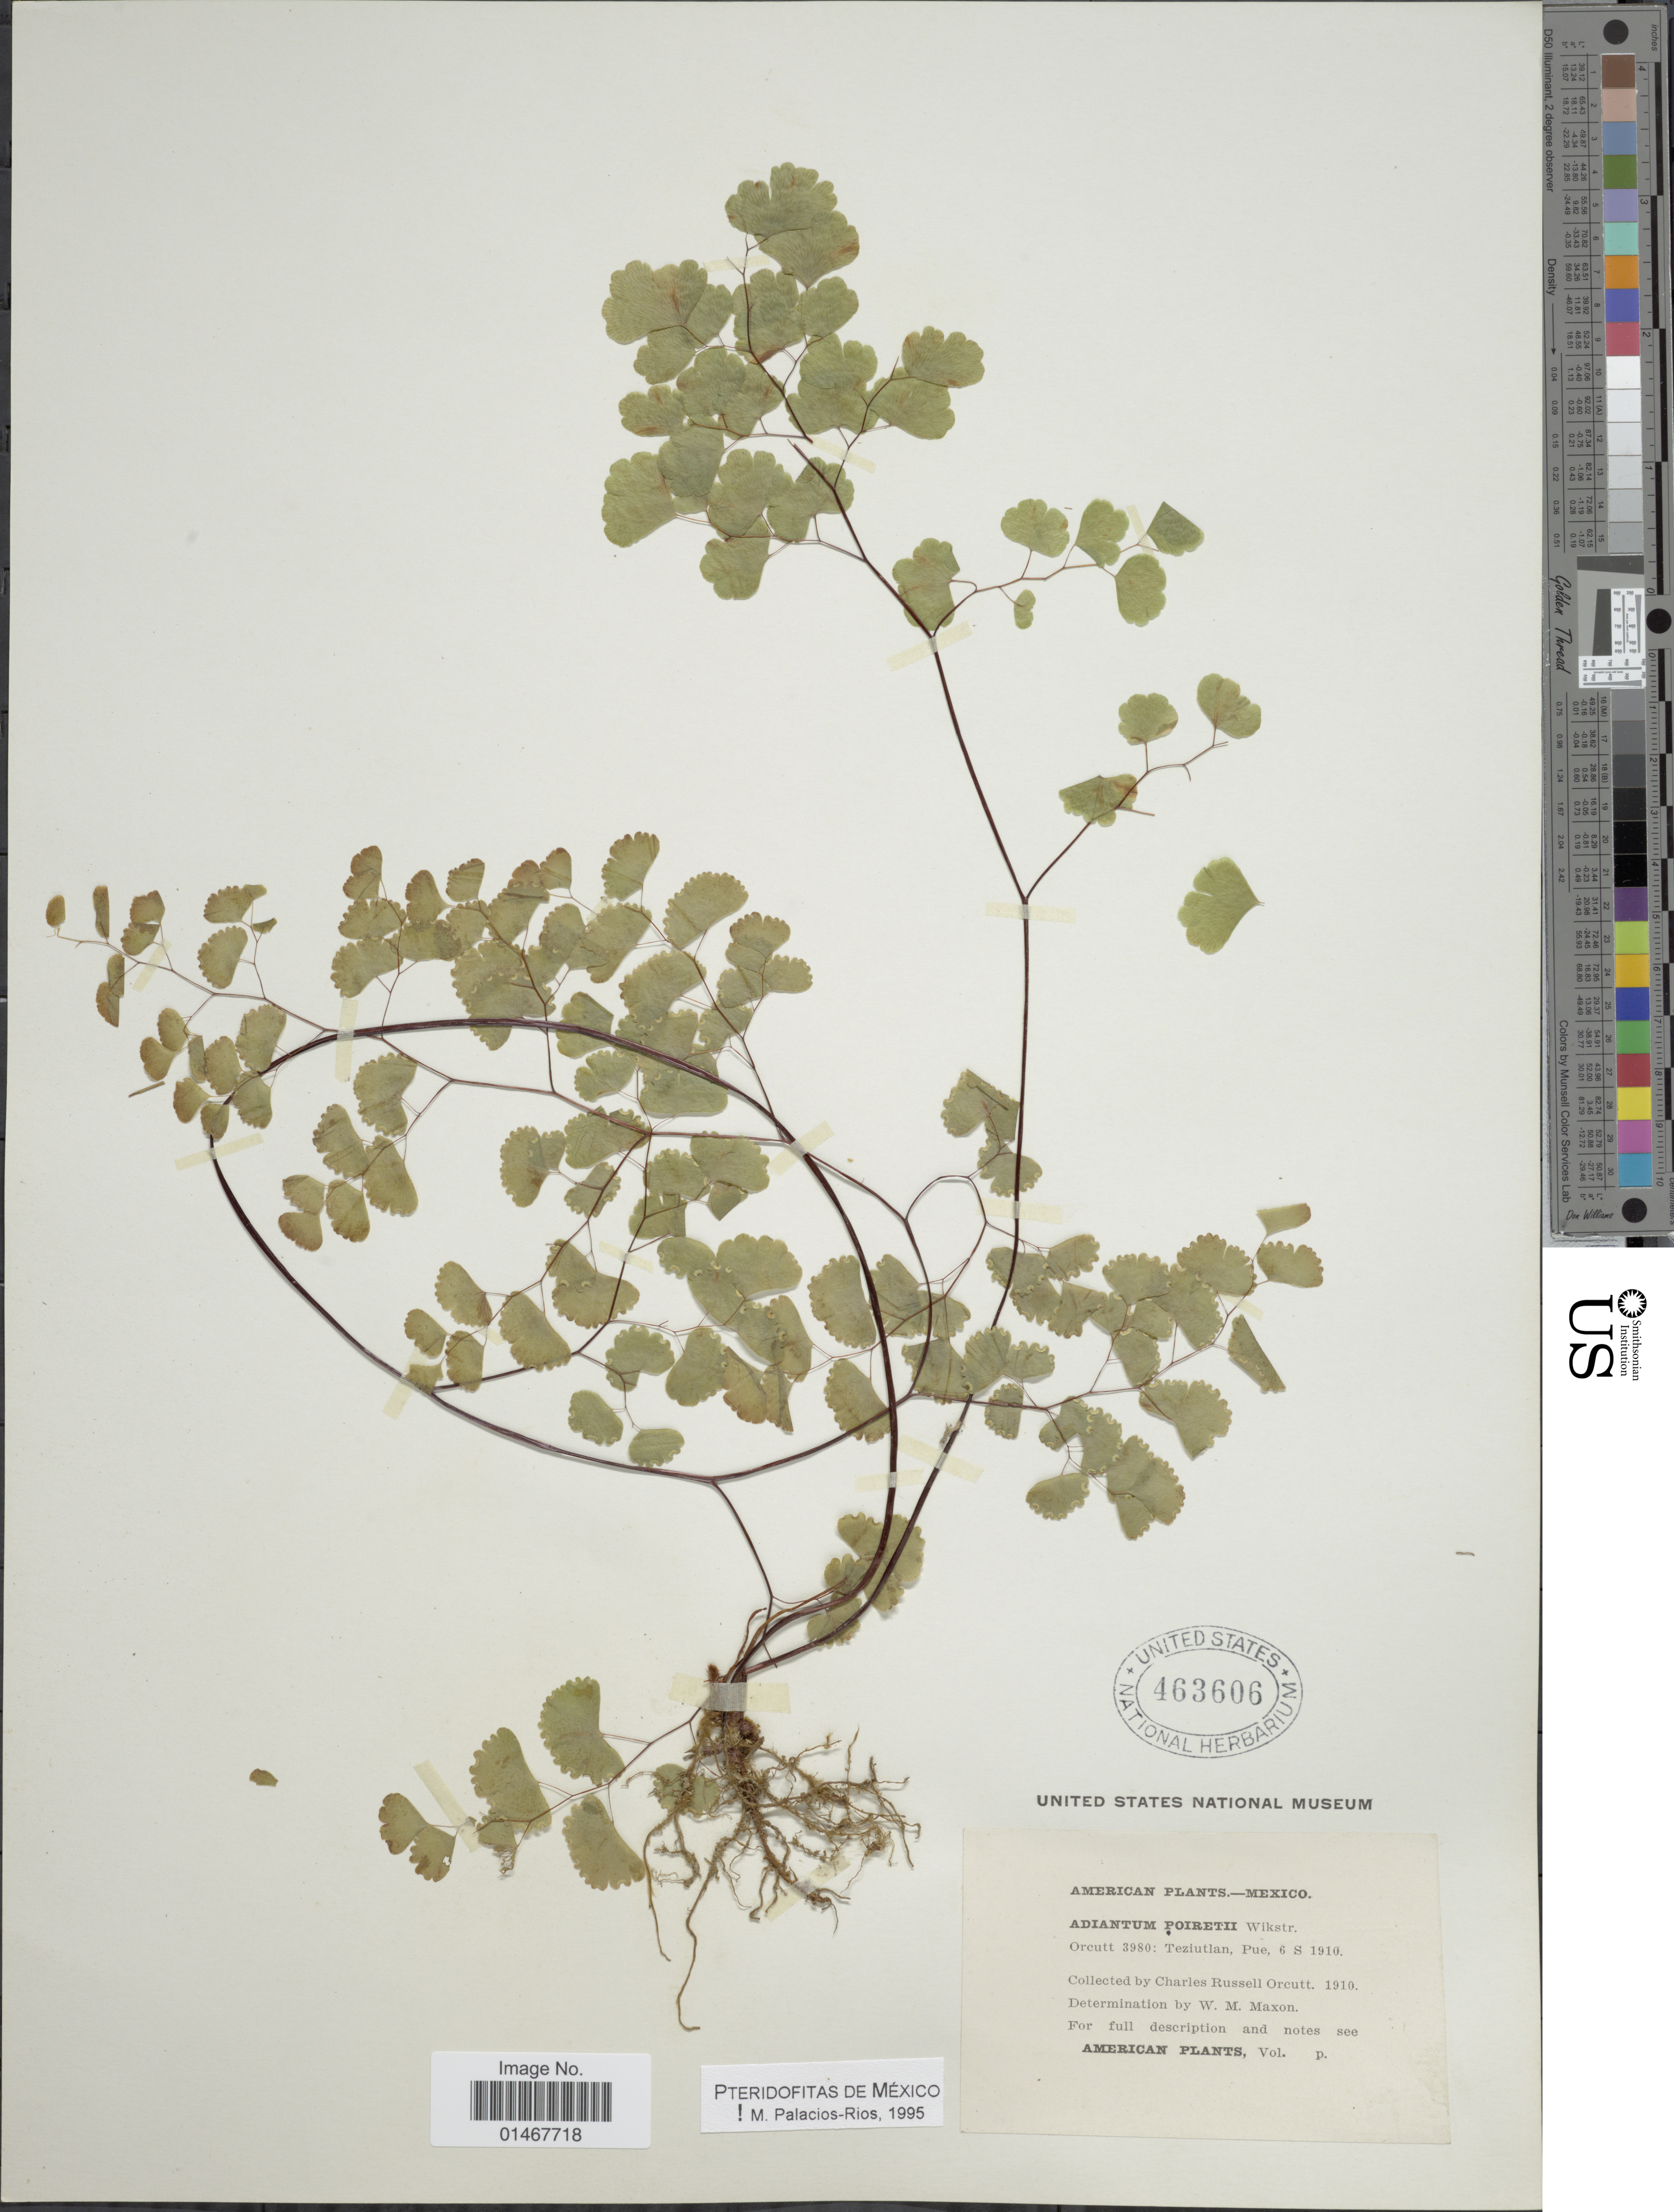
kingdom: Plantae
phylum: Tracheophyta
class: Polypodiopsida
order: Polypodiales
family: Pteridaceae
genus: Adiantum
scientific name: Adiantum poiretii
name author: Wikstr.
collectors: C. R. Orcutt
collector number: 3980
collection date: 1910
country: Mexico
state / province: Puebla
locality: Teziutlan, Pue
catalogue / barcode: US 463606